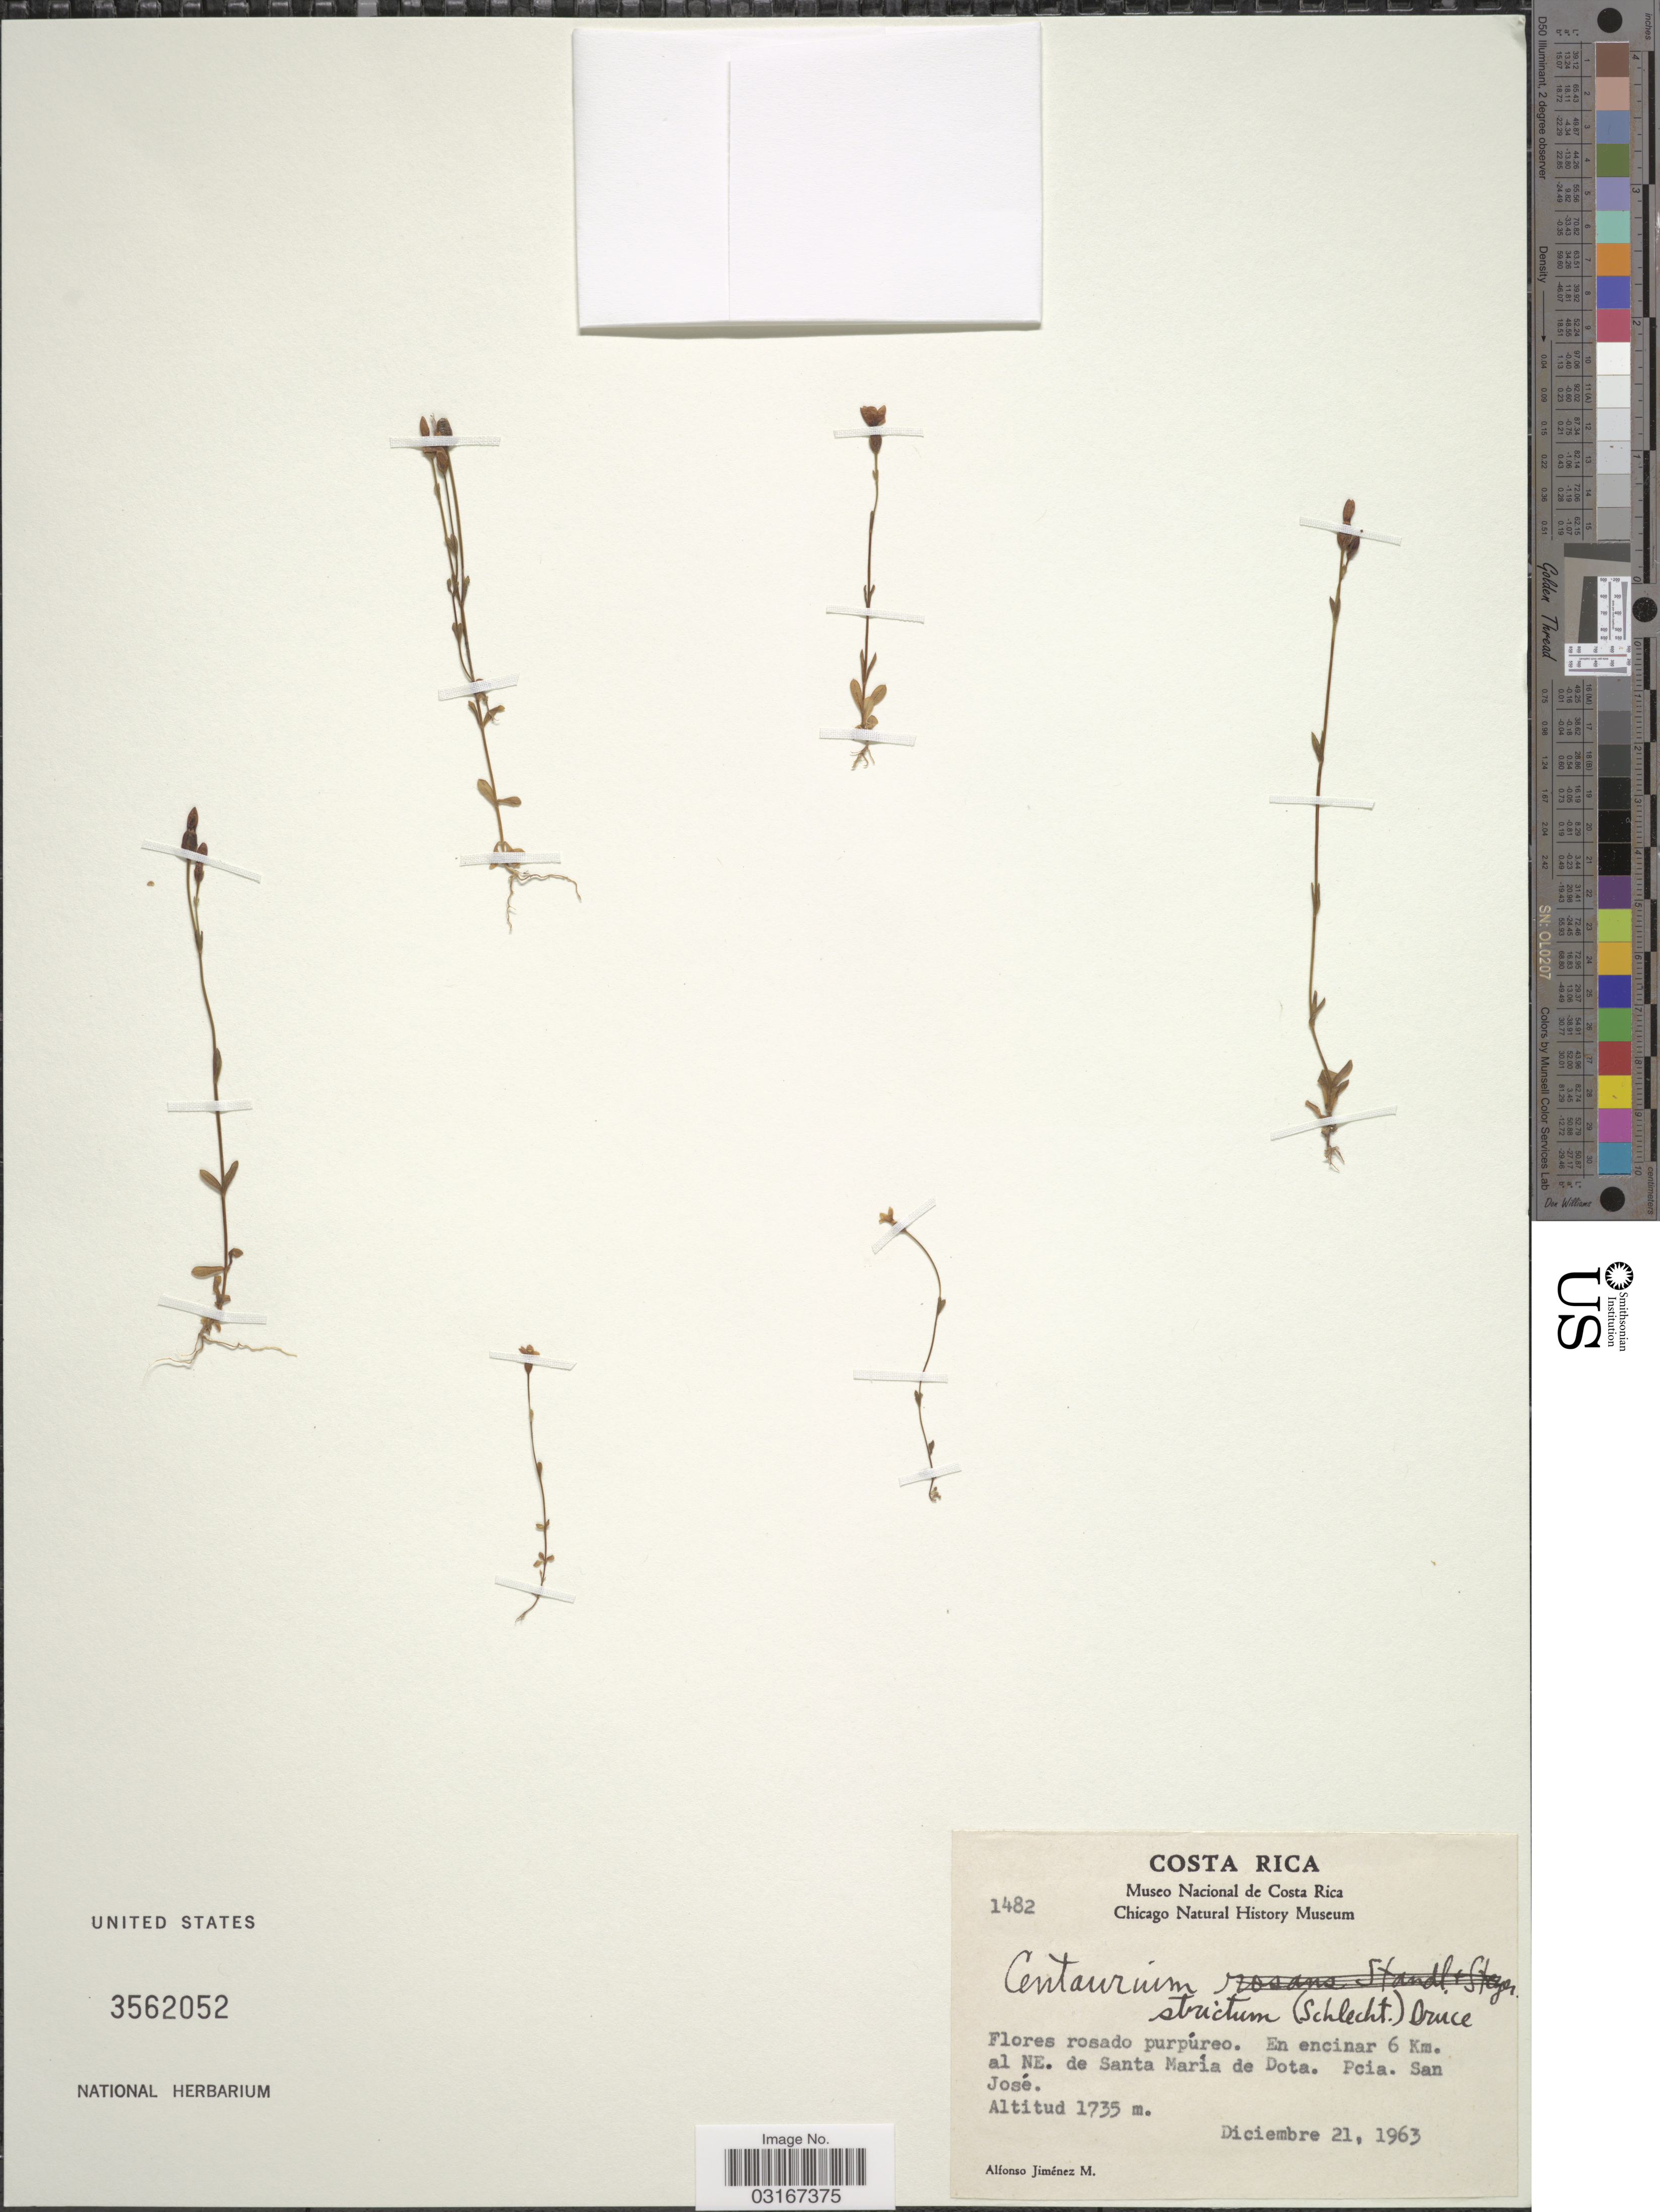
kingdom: Plantae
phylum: Tracheophyta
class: Magnoliopsida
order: Gentianales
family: Gentianaceae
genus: Centaurium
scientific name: Centaurium strictum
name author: (Schiede) Druce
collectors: A. Jimenez M.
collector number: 1482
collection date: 1963-12-21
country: Costa Rica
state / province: San José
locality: En encinar 6 Km. al NE. de Santa María de Dota. Pcia. San José.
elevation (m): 1735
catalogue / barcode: US 3562052